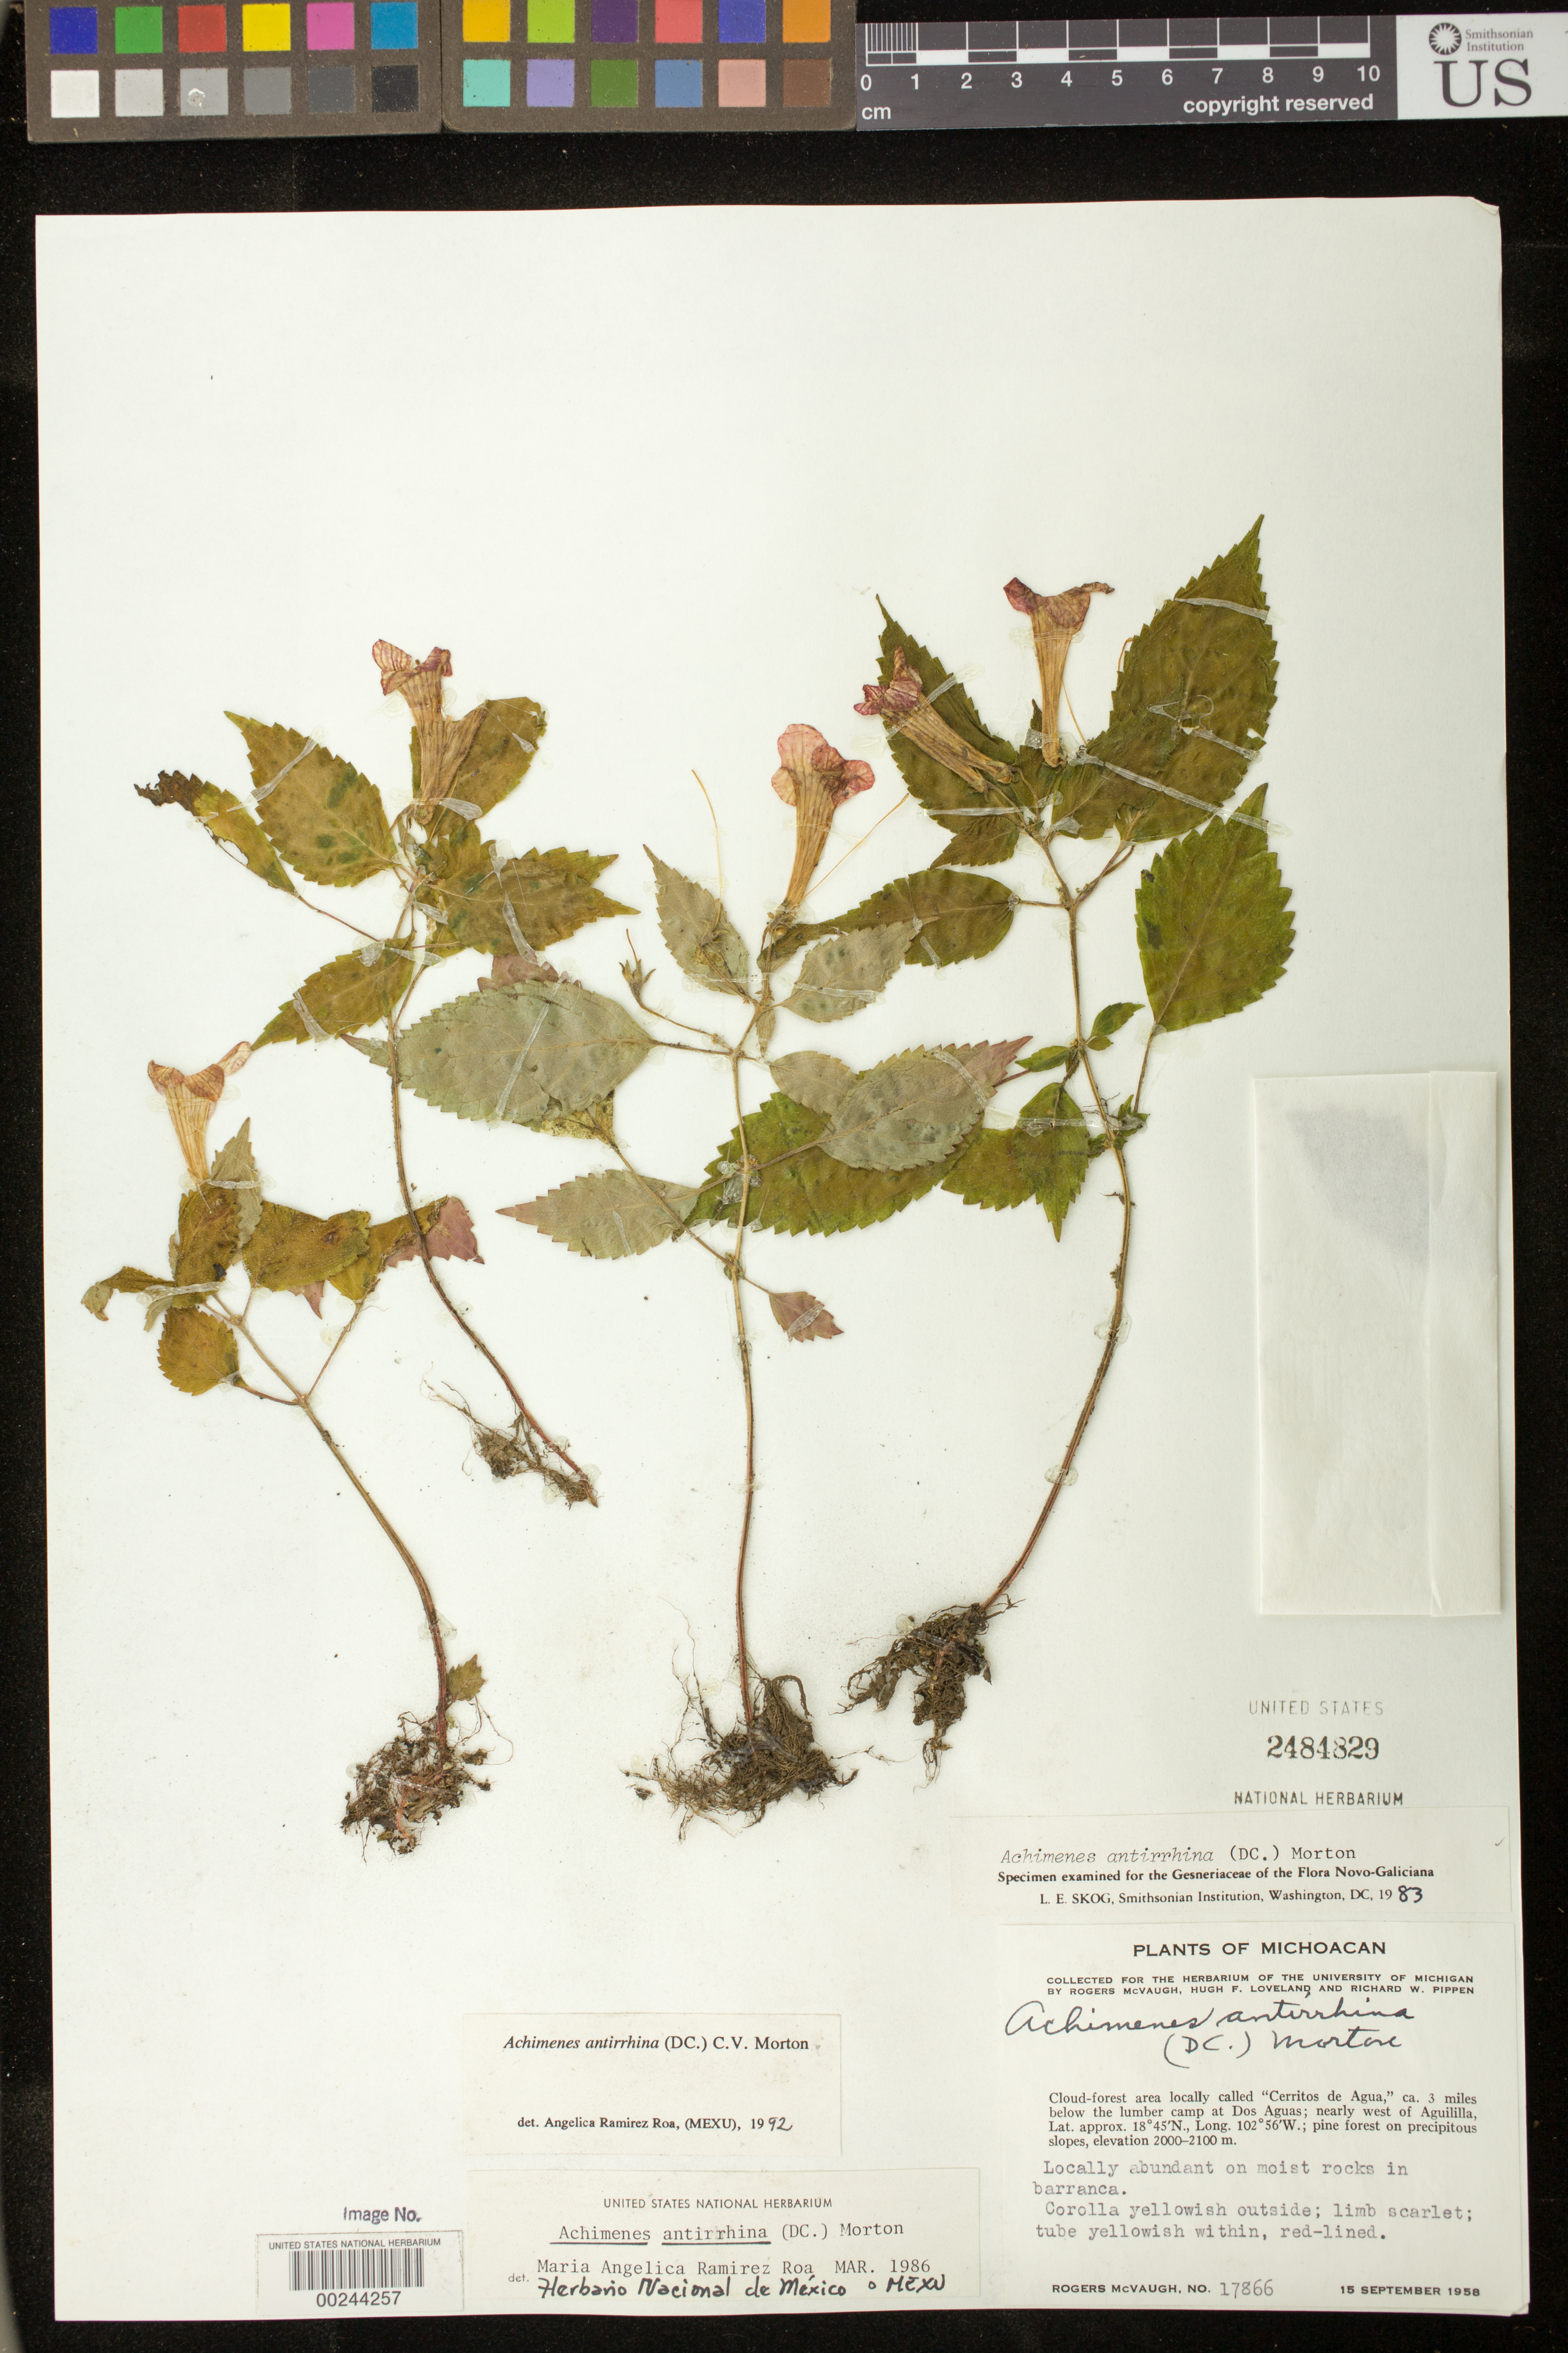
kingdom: Plantae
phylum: Tracheophyta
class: Magnoliopsida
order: Lamiales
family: Gesneriaceae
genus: Achimenes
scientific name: Achimenes antirrhina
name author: (DC.) C.V. Morton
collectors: R. McVaugh, H. Loveland & R. W. Pippen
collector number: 17866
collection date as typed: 15 Sep 1958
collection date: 1958-09-15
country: Mexico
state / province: Michoacan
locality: Ca 3 mi below the lumber camp at Dos Aguas, nearly W of Arguililla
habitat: Locally abundant on moist rocks in barranca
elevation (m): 2000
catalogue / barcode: US 2484829